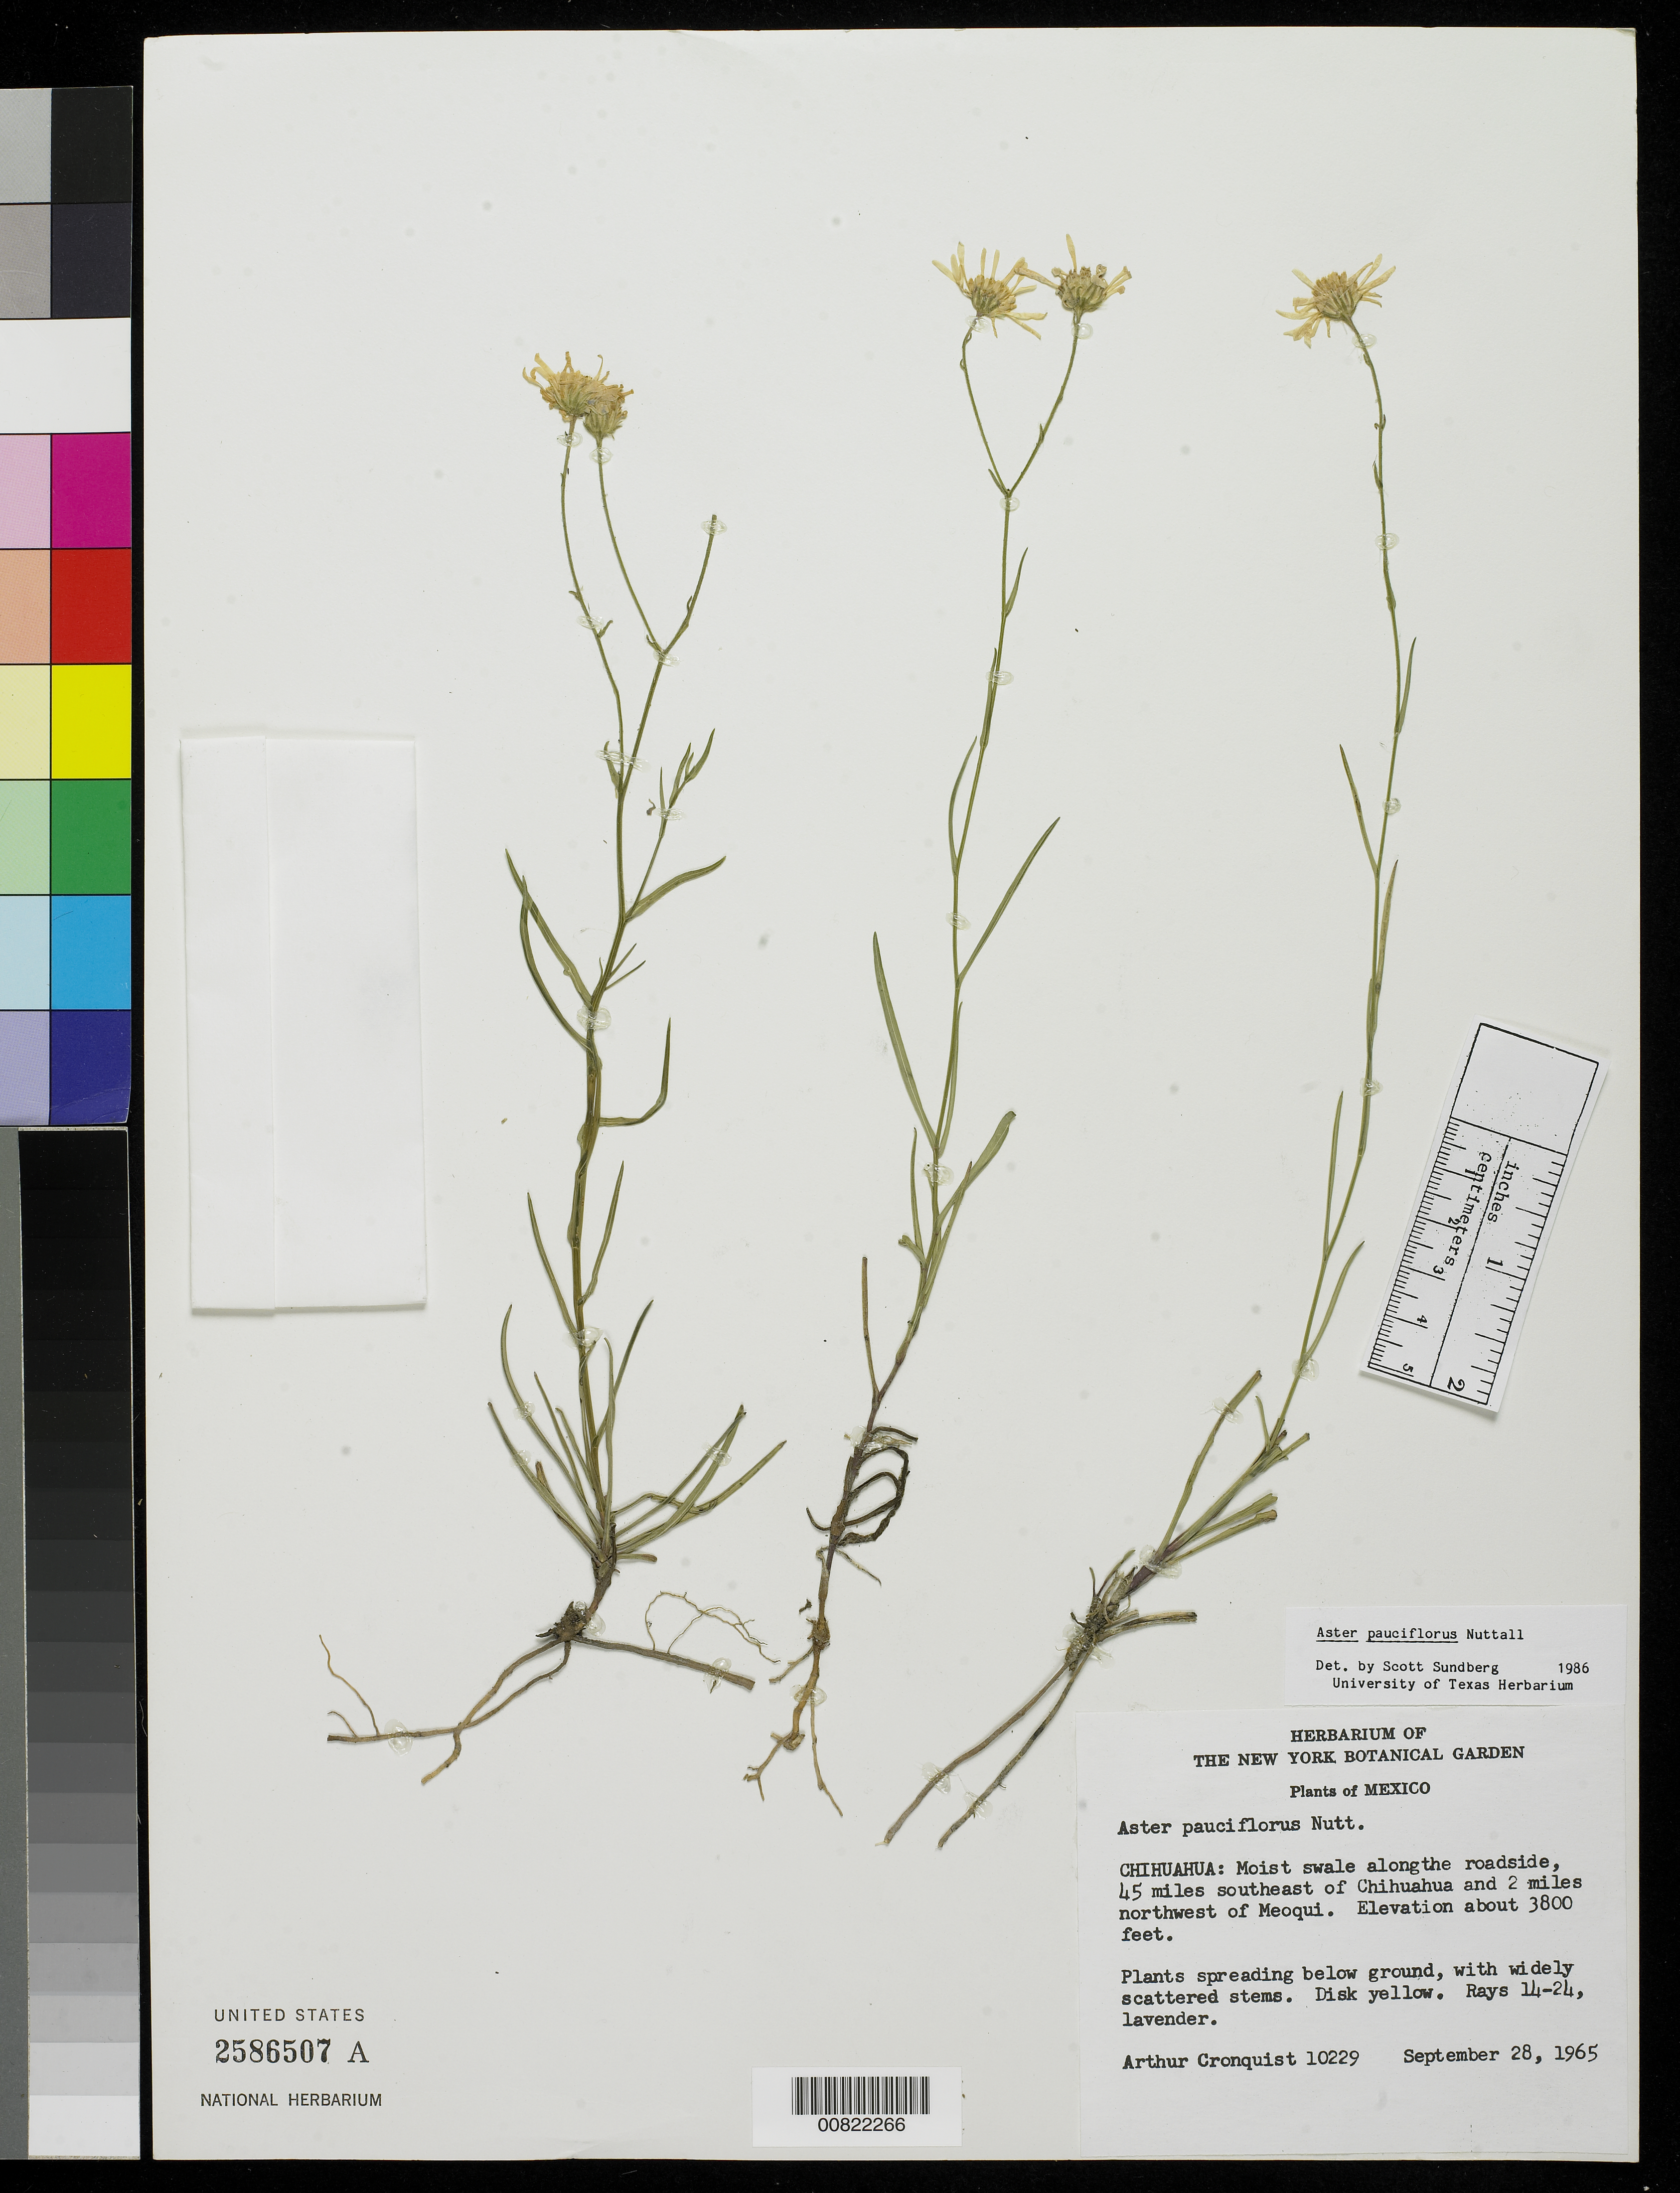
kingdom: Plantae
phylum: Tracheophyta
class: Magnoliopsida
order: Asterales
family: Asteraceae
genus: Almutaster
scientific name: Almutaster pauciflorus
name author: (Nutt.) Á. Löve & D. Löve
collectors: A. J. Cronquist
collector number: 10229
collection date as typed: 28 Sep 1965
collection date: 1965-09-28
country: Mexico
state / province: Chihuahua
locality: Along roadside 45 miles southeast of Chihuahua and 2 miles northwest of Meoqui.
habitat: Moist swale.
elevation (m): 1158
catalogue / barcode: US 2586507A